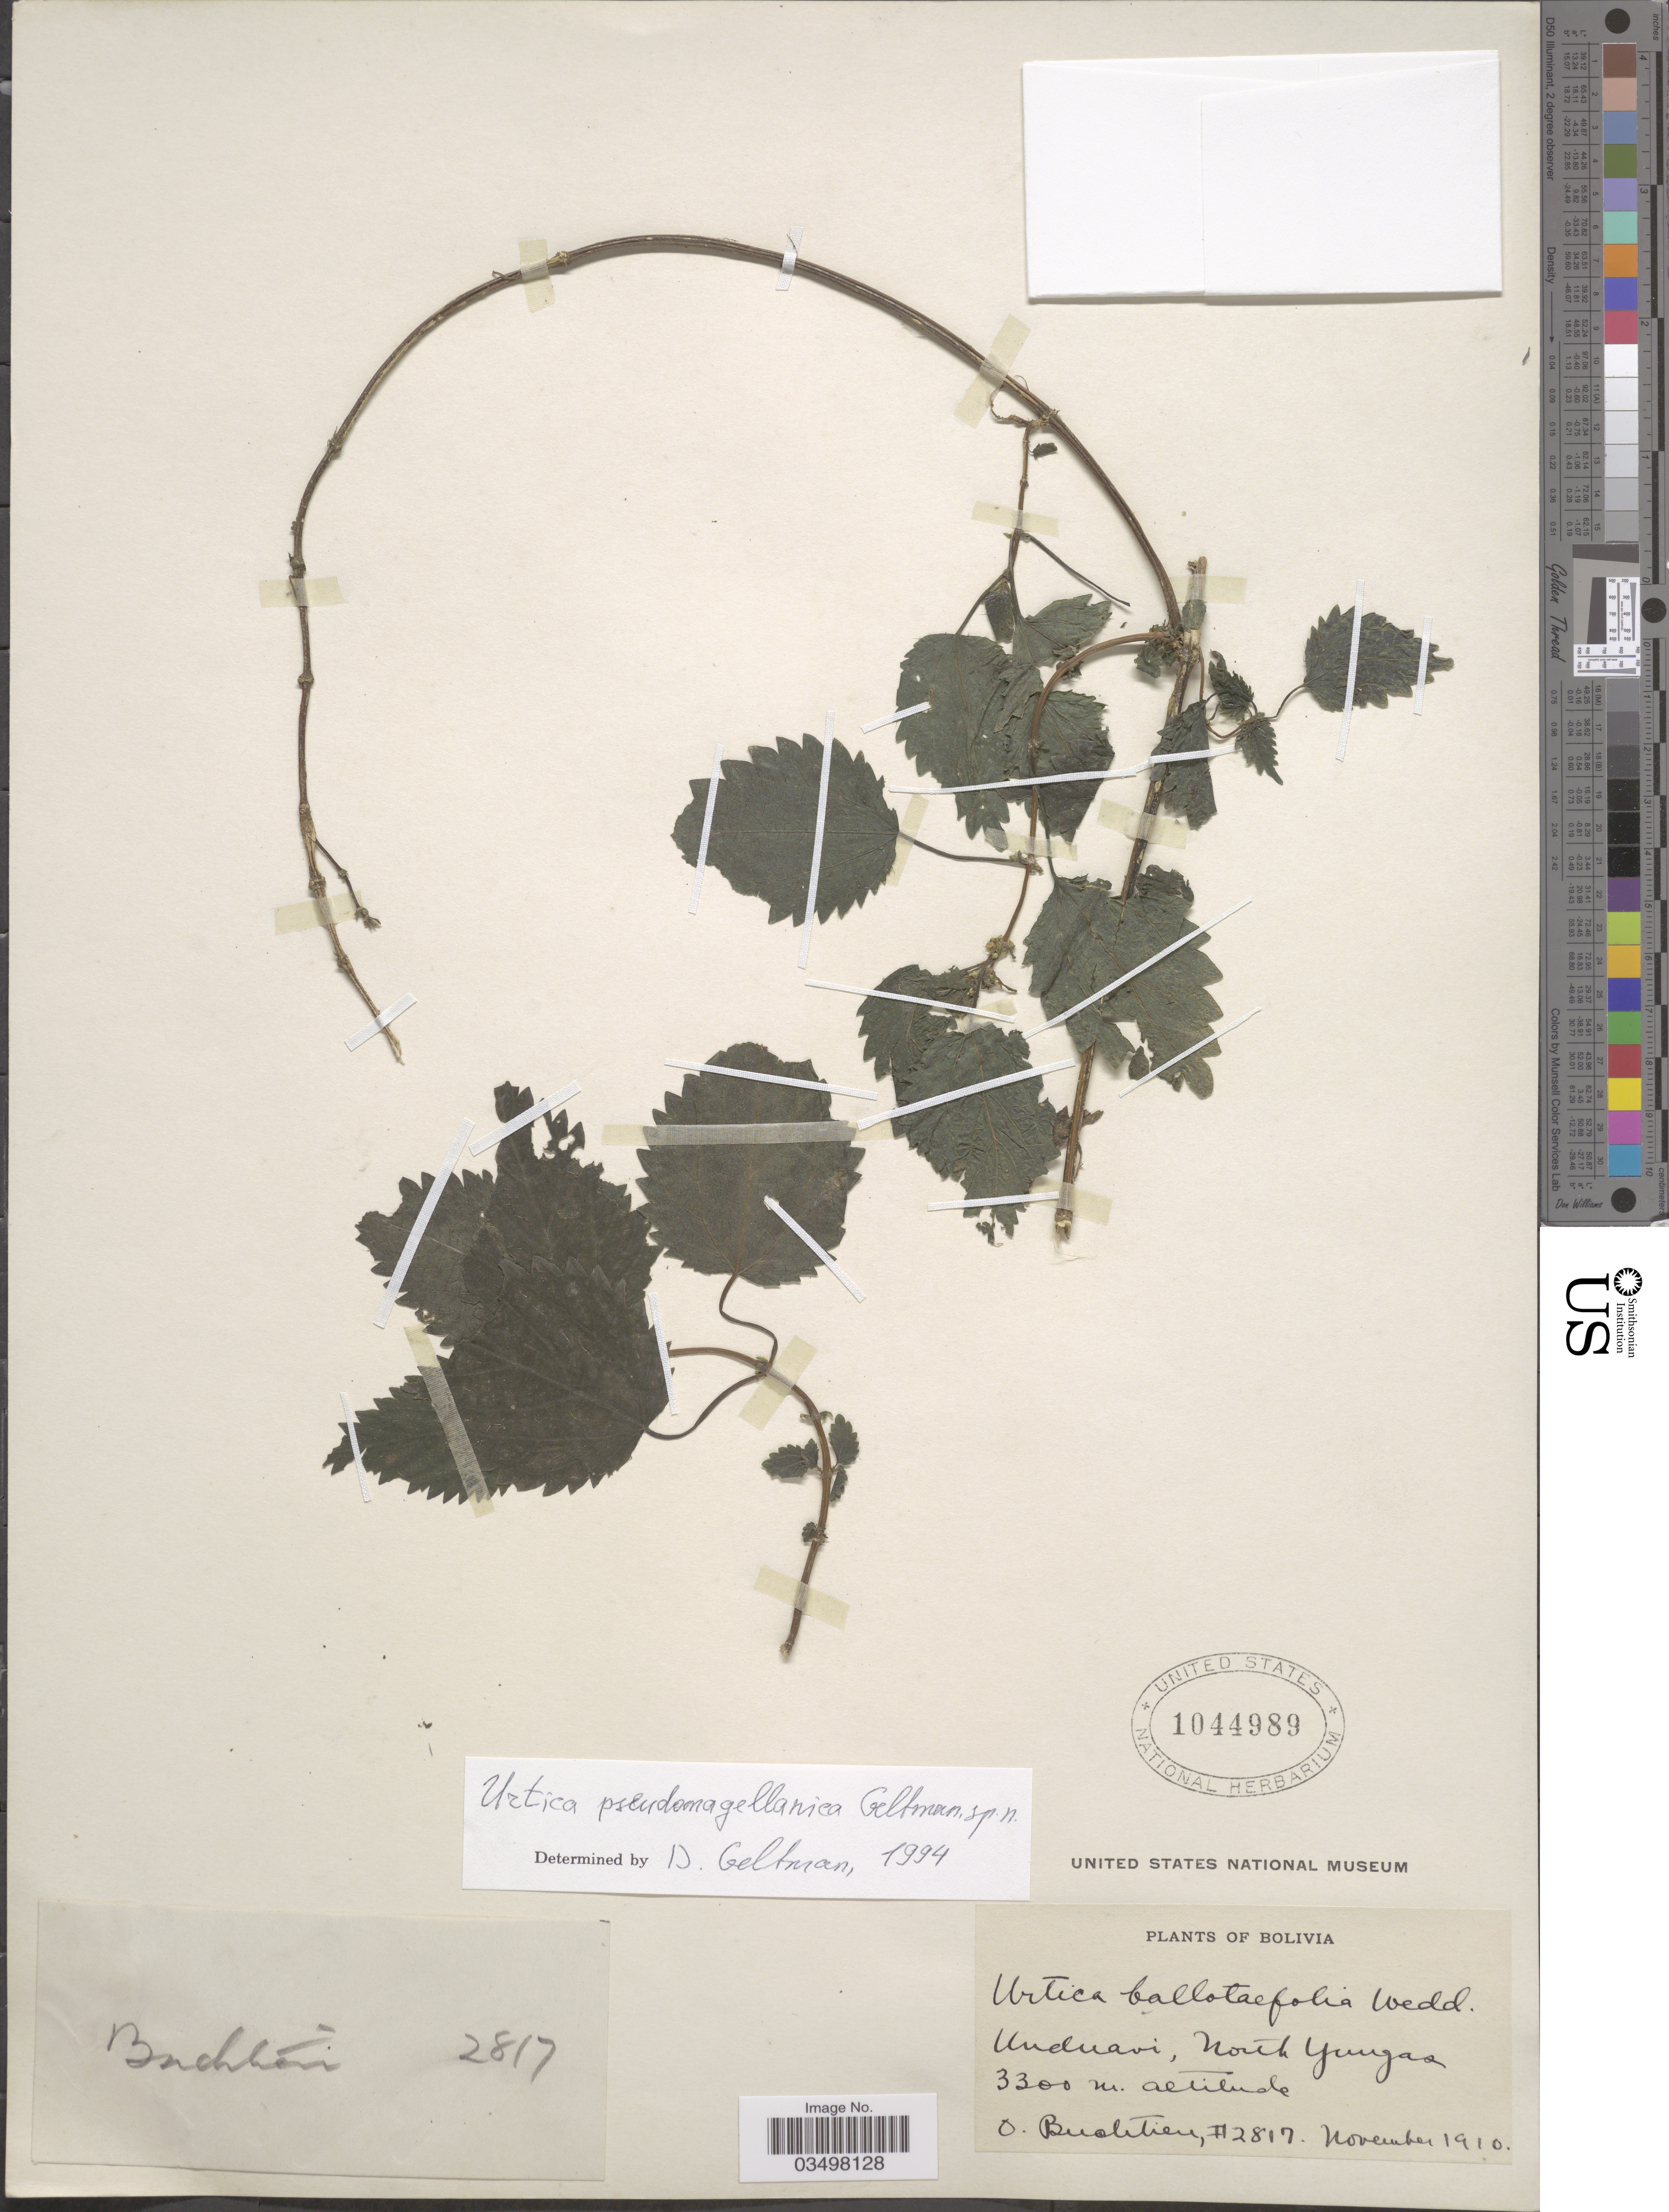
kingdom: Plantae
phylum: Tracheophyta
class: Magnoliopsida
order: Rosales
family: Urticaceae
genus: Urtica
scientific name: Urtica pseudomagellanica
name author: Geltman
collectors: O. Buchtien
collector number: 2817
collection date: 1910-11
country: Bolivia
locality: Unduavi, North Yungas.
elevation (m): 3300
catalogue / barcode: US 104989